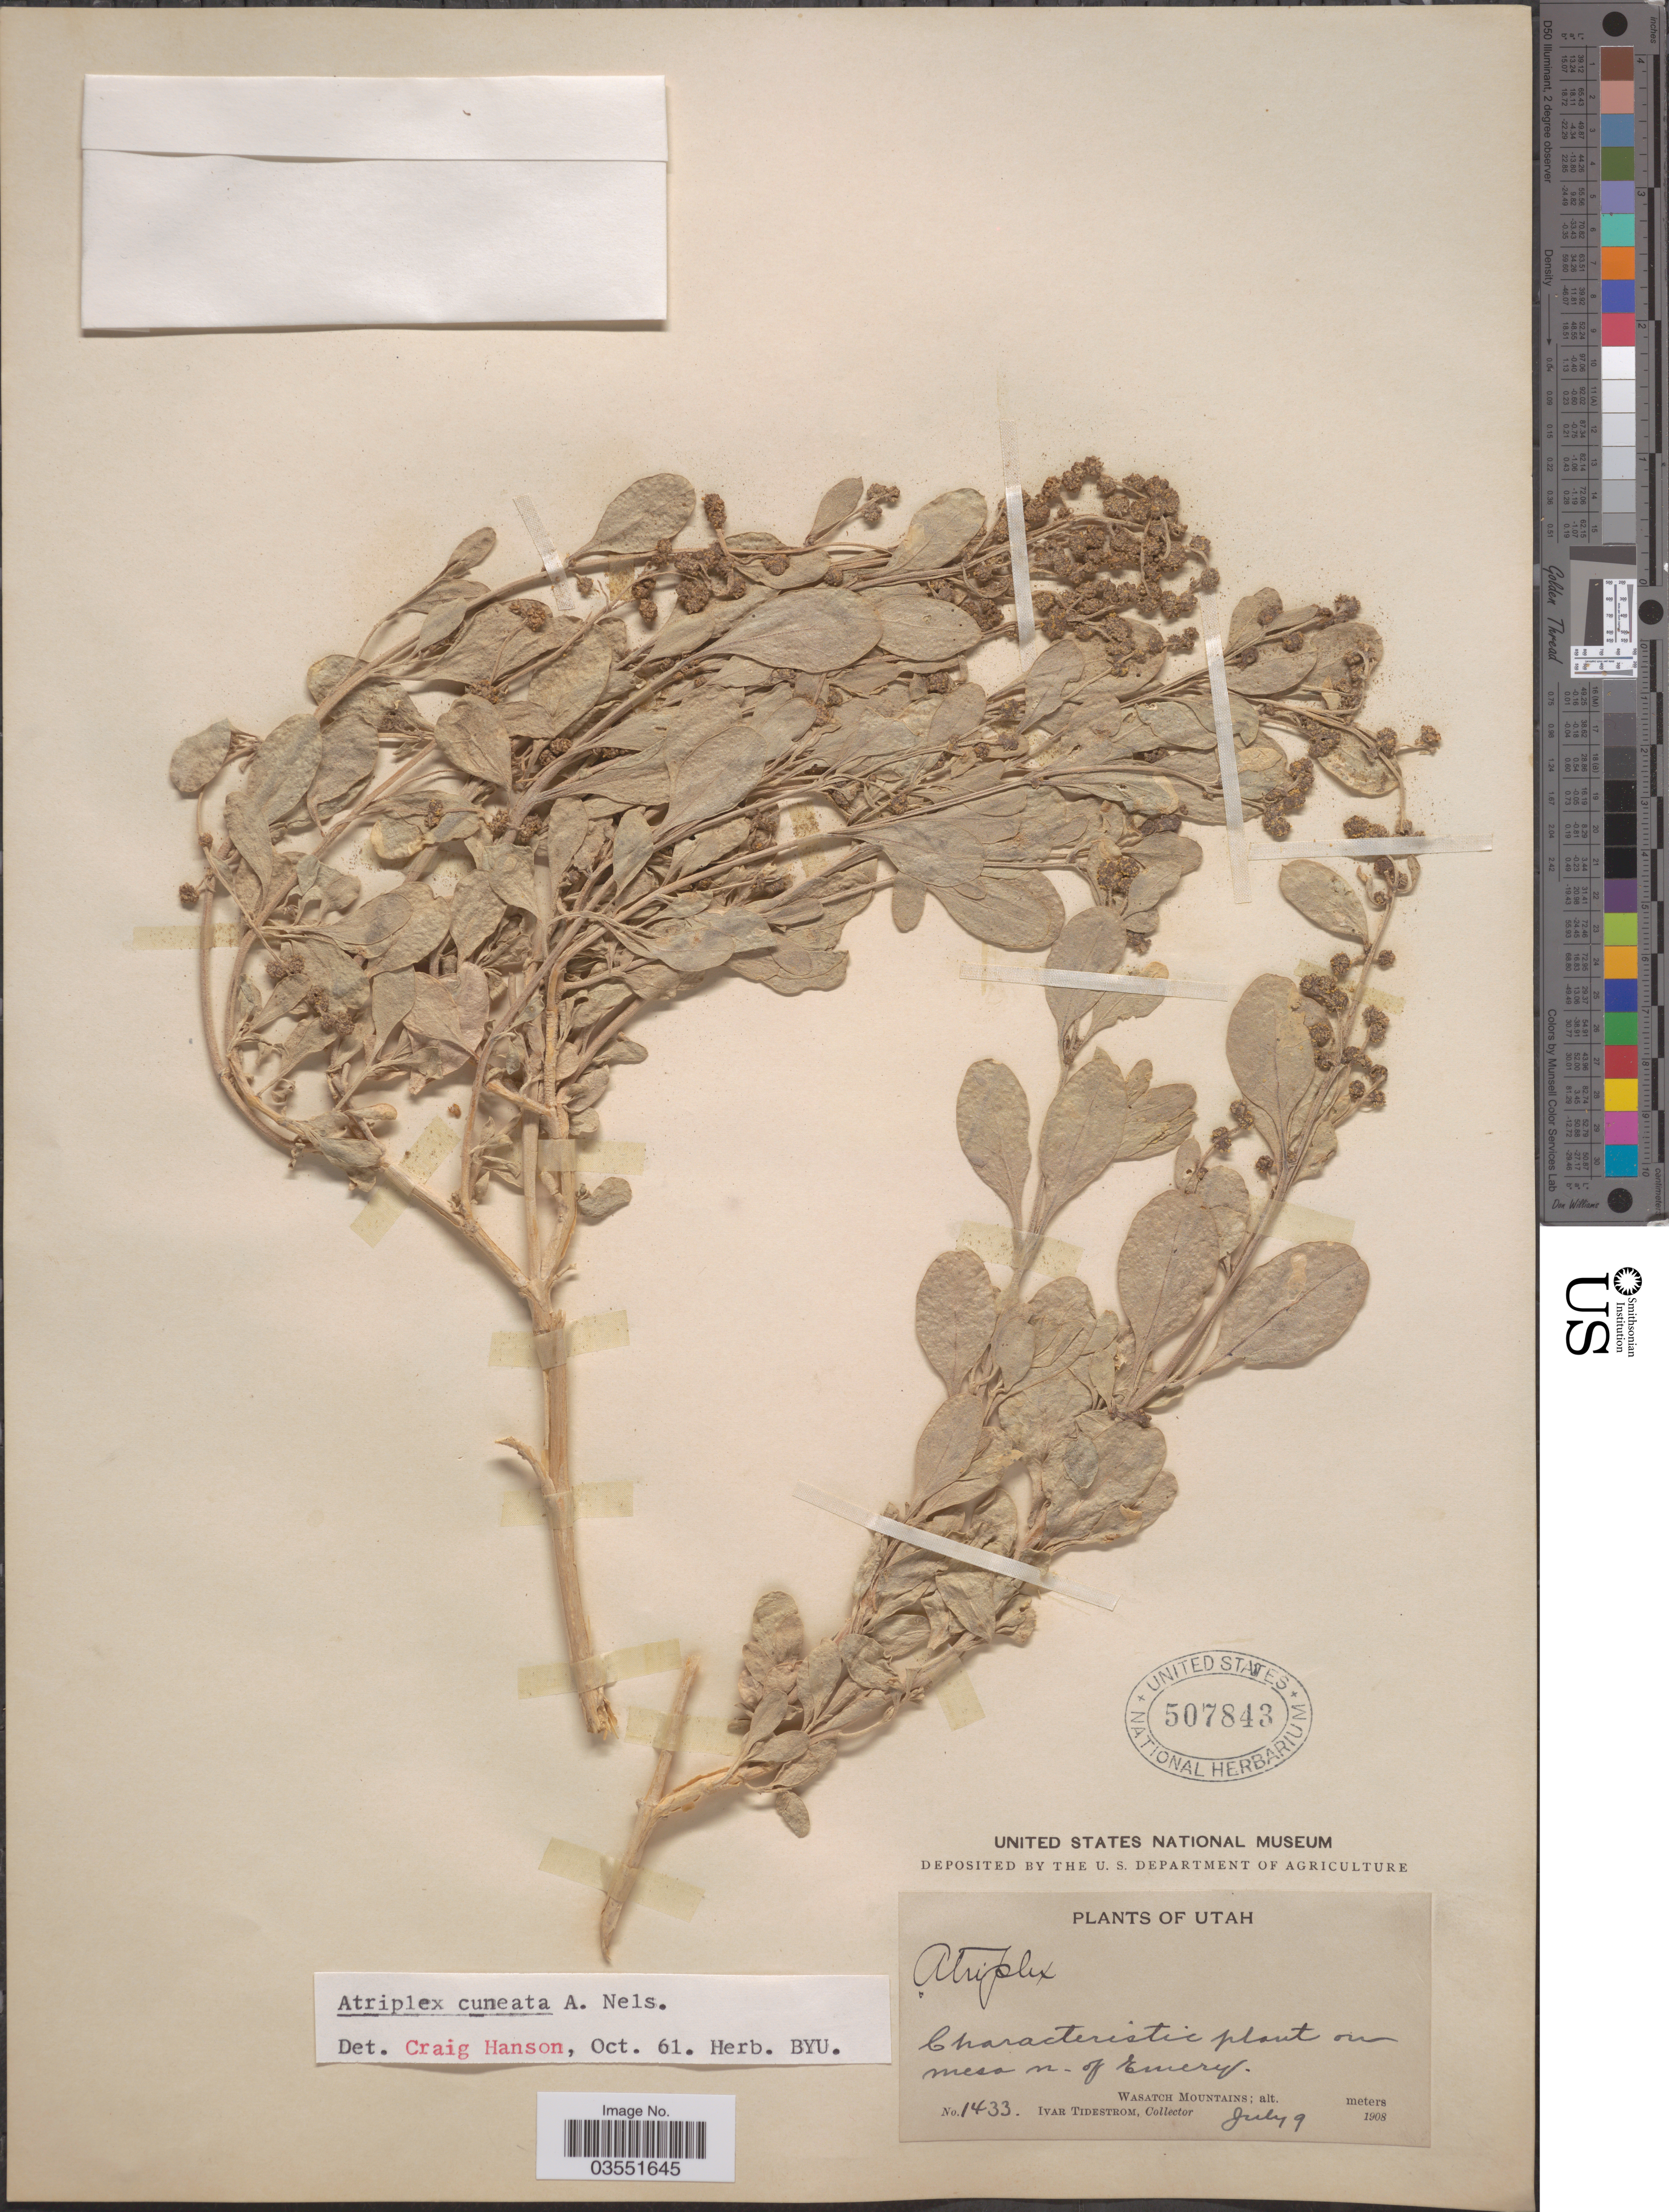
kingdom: Plantae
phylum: Tracheophyta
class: Magnoliopsida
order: Caryophyllales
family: Amaranthaceae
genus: Atriplex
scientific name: Atriplex cuneata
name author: A. Nelson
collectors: I. F. Tidestrom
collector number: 1433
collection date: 1908-07-09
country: United States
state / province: Utah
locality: On mesa n. of Emery. Wasatch Mountains.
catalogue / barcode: US 507843